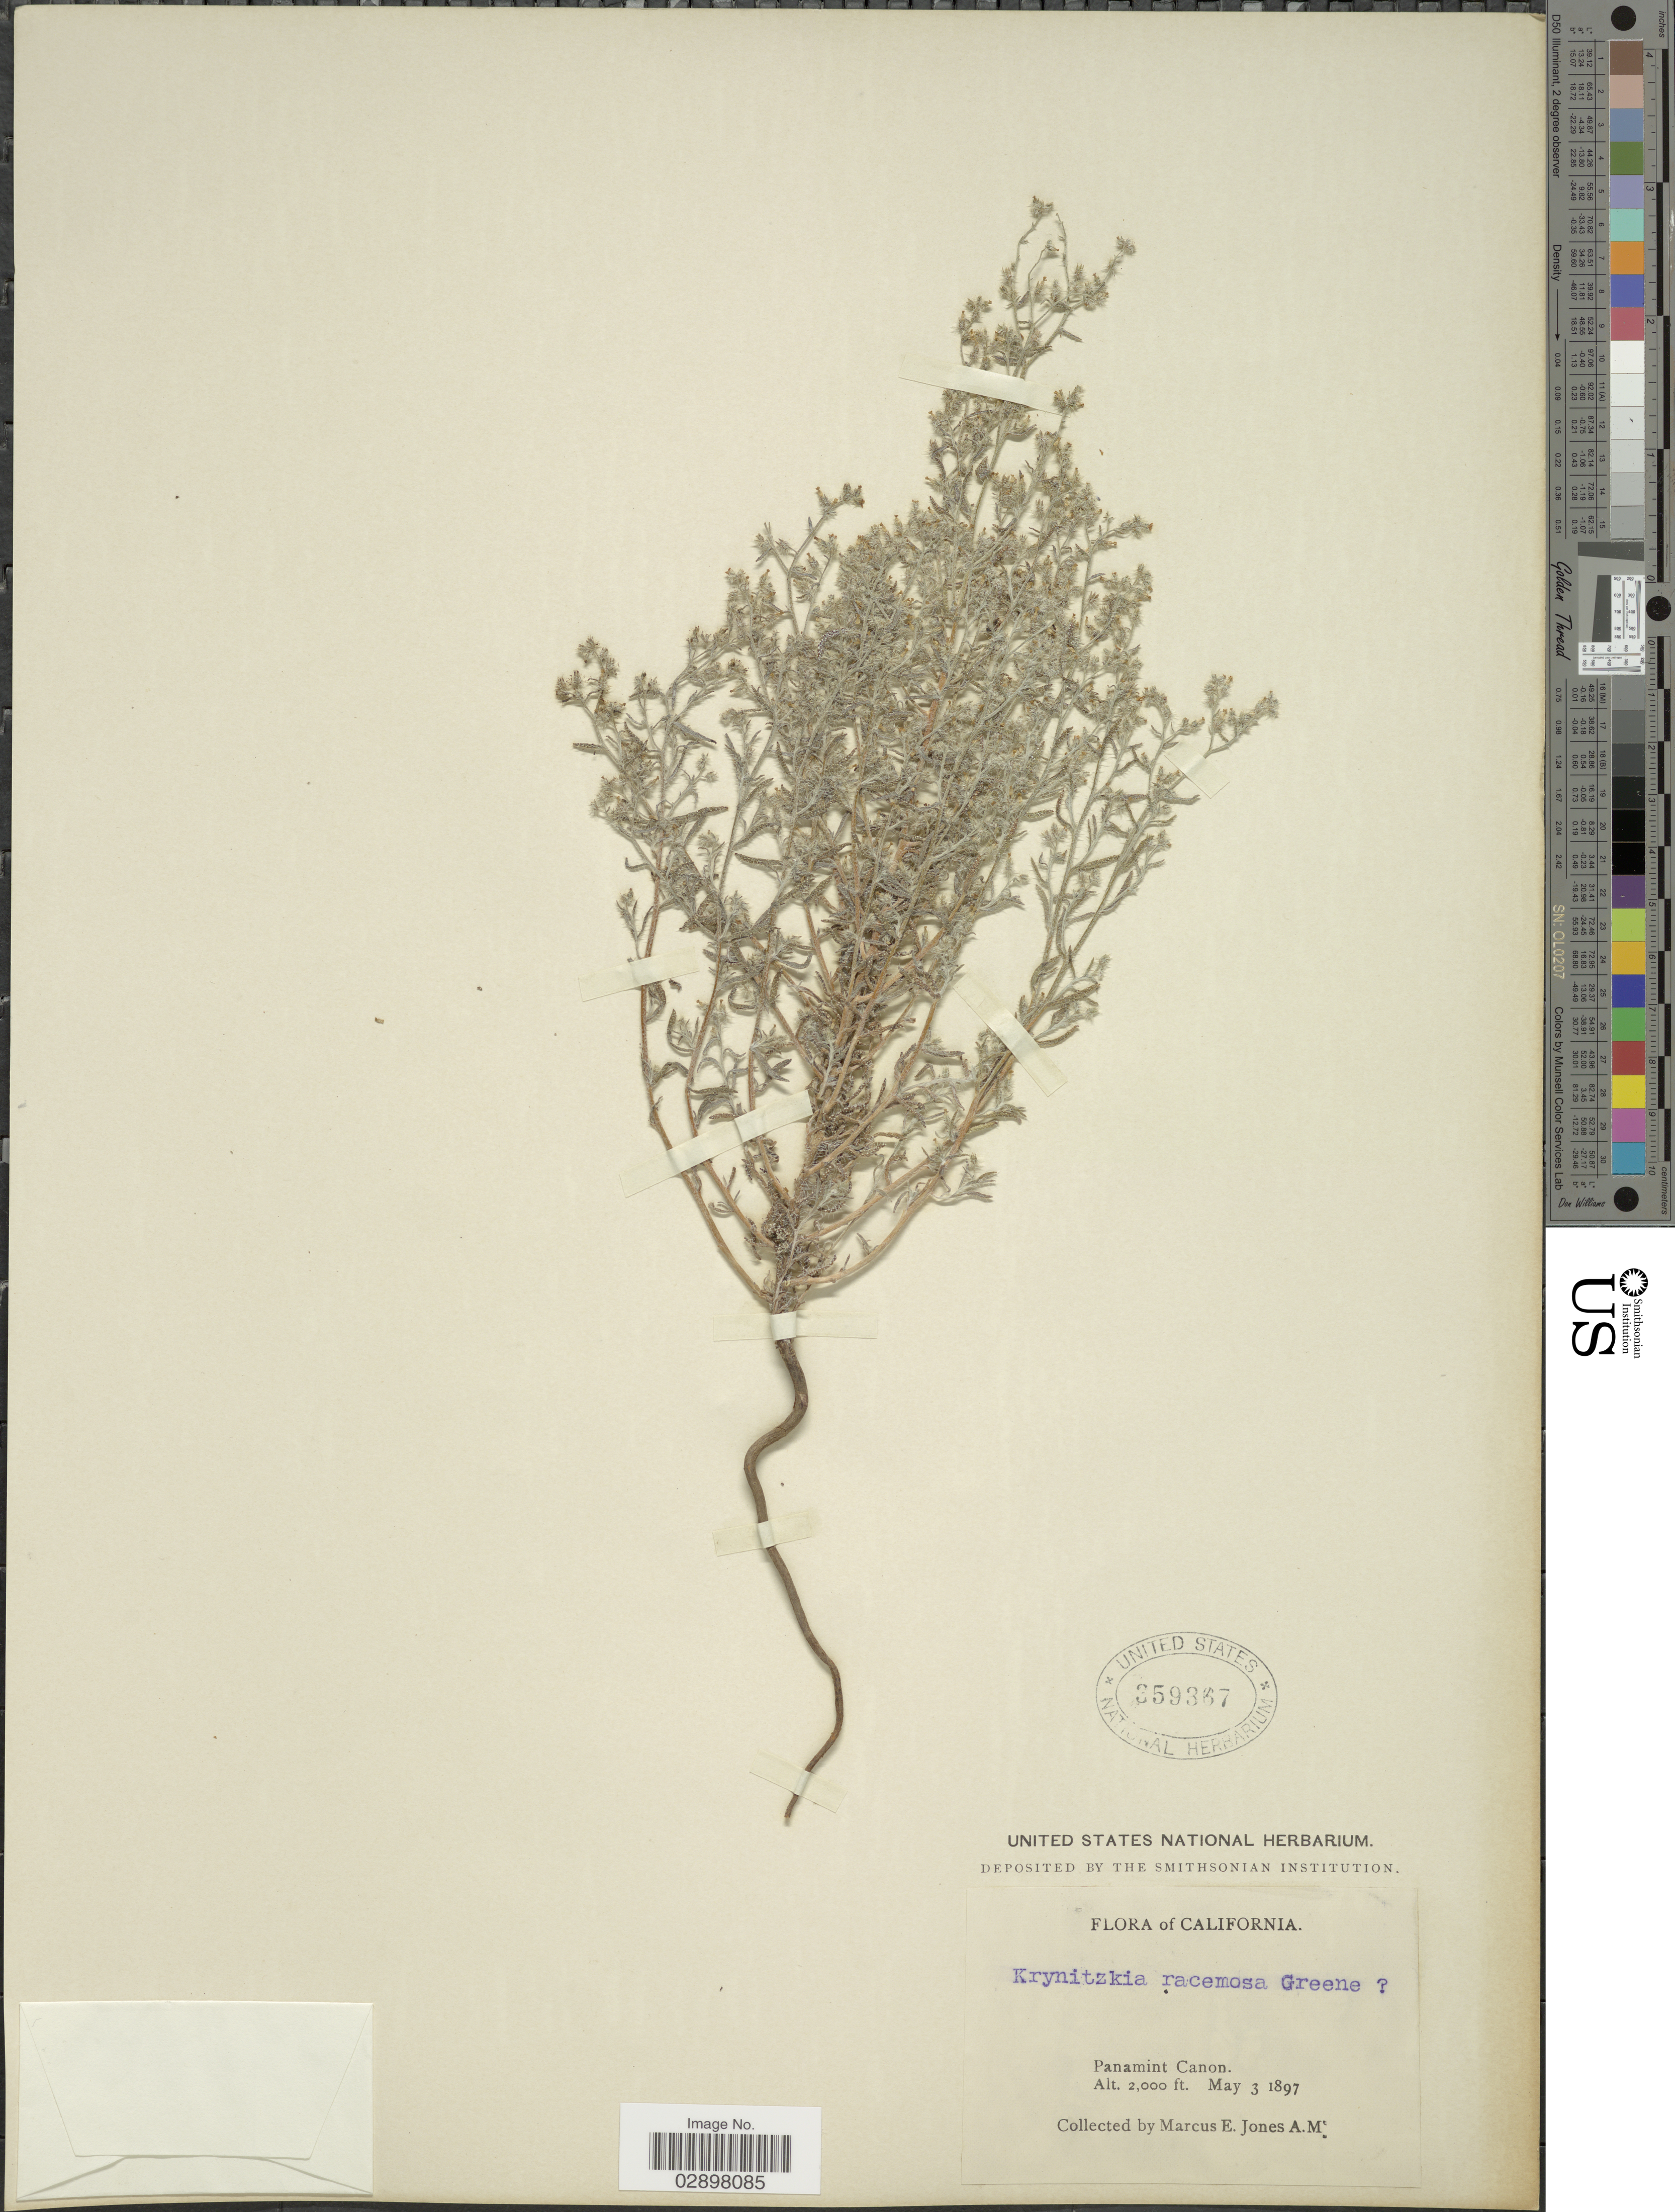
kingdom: Plantae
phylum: Tracheophyta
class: Magnoliopsida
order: Boraginales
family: Boraginaceae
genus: Cryptantha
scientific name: Cryptantha racemosa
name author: (S. Watson) Greene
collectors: M. E. Jones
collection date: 1897-05-03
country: United States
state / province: California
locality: Panamint Canon.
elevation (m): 610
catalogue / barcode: US 359367